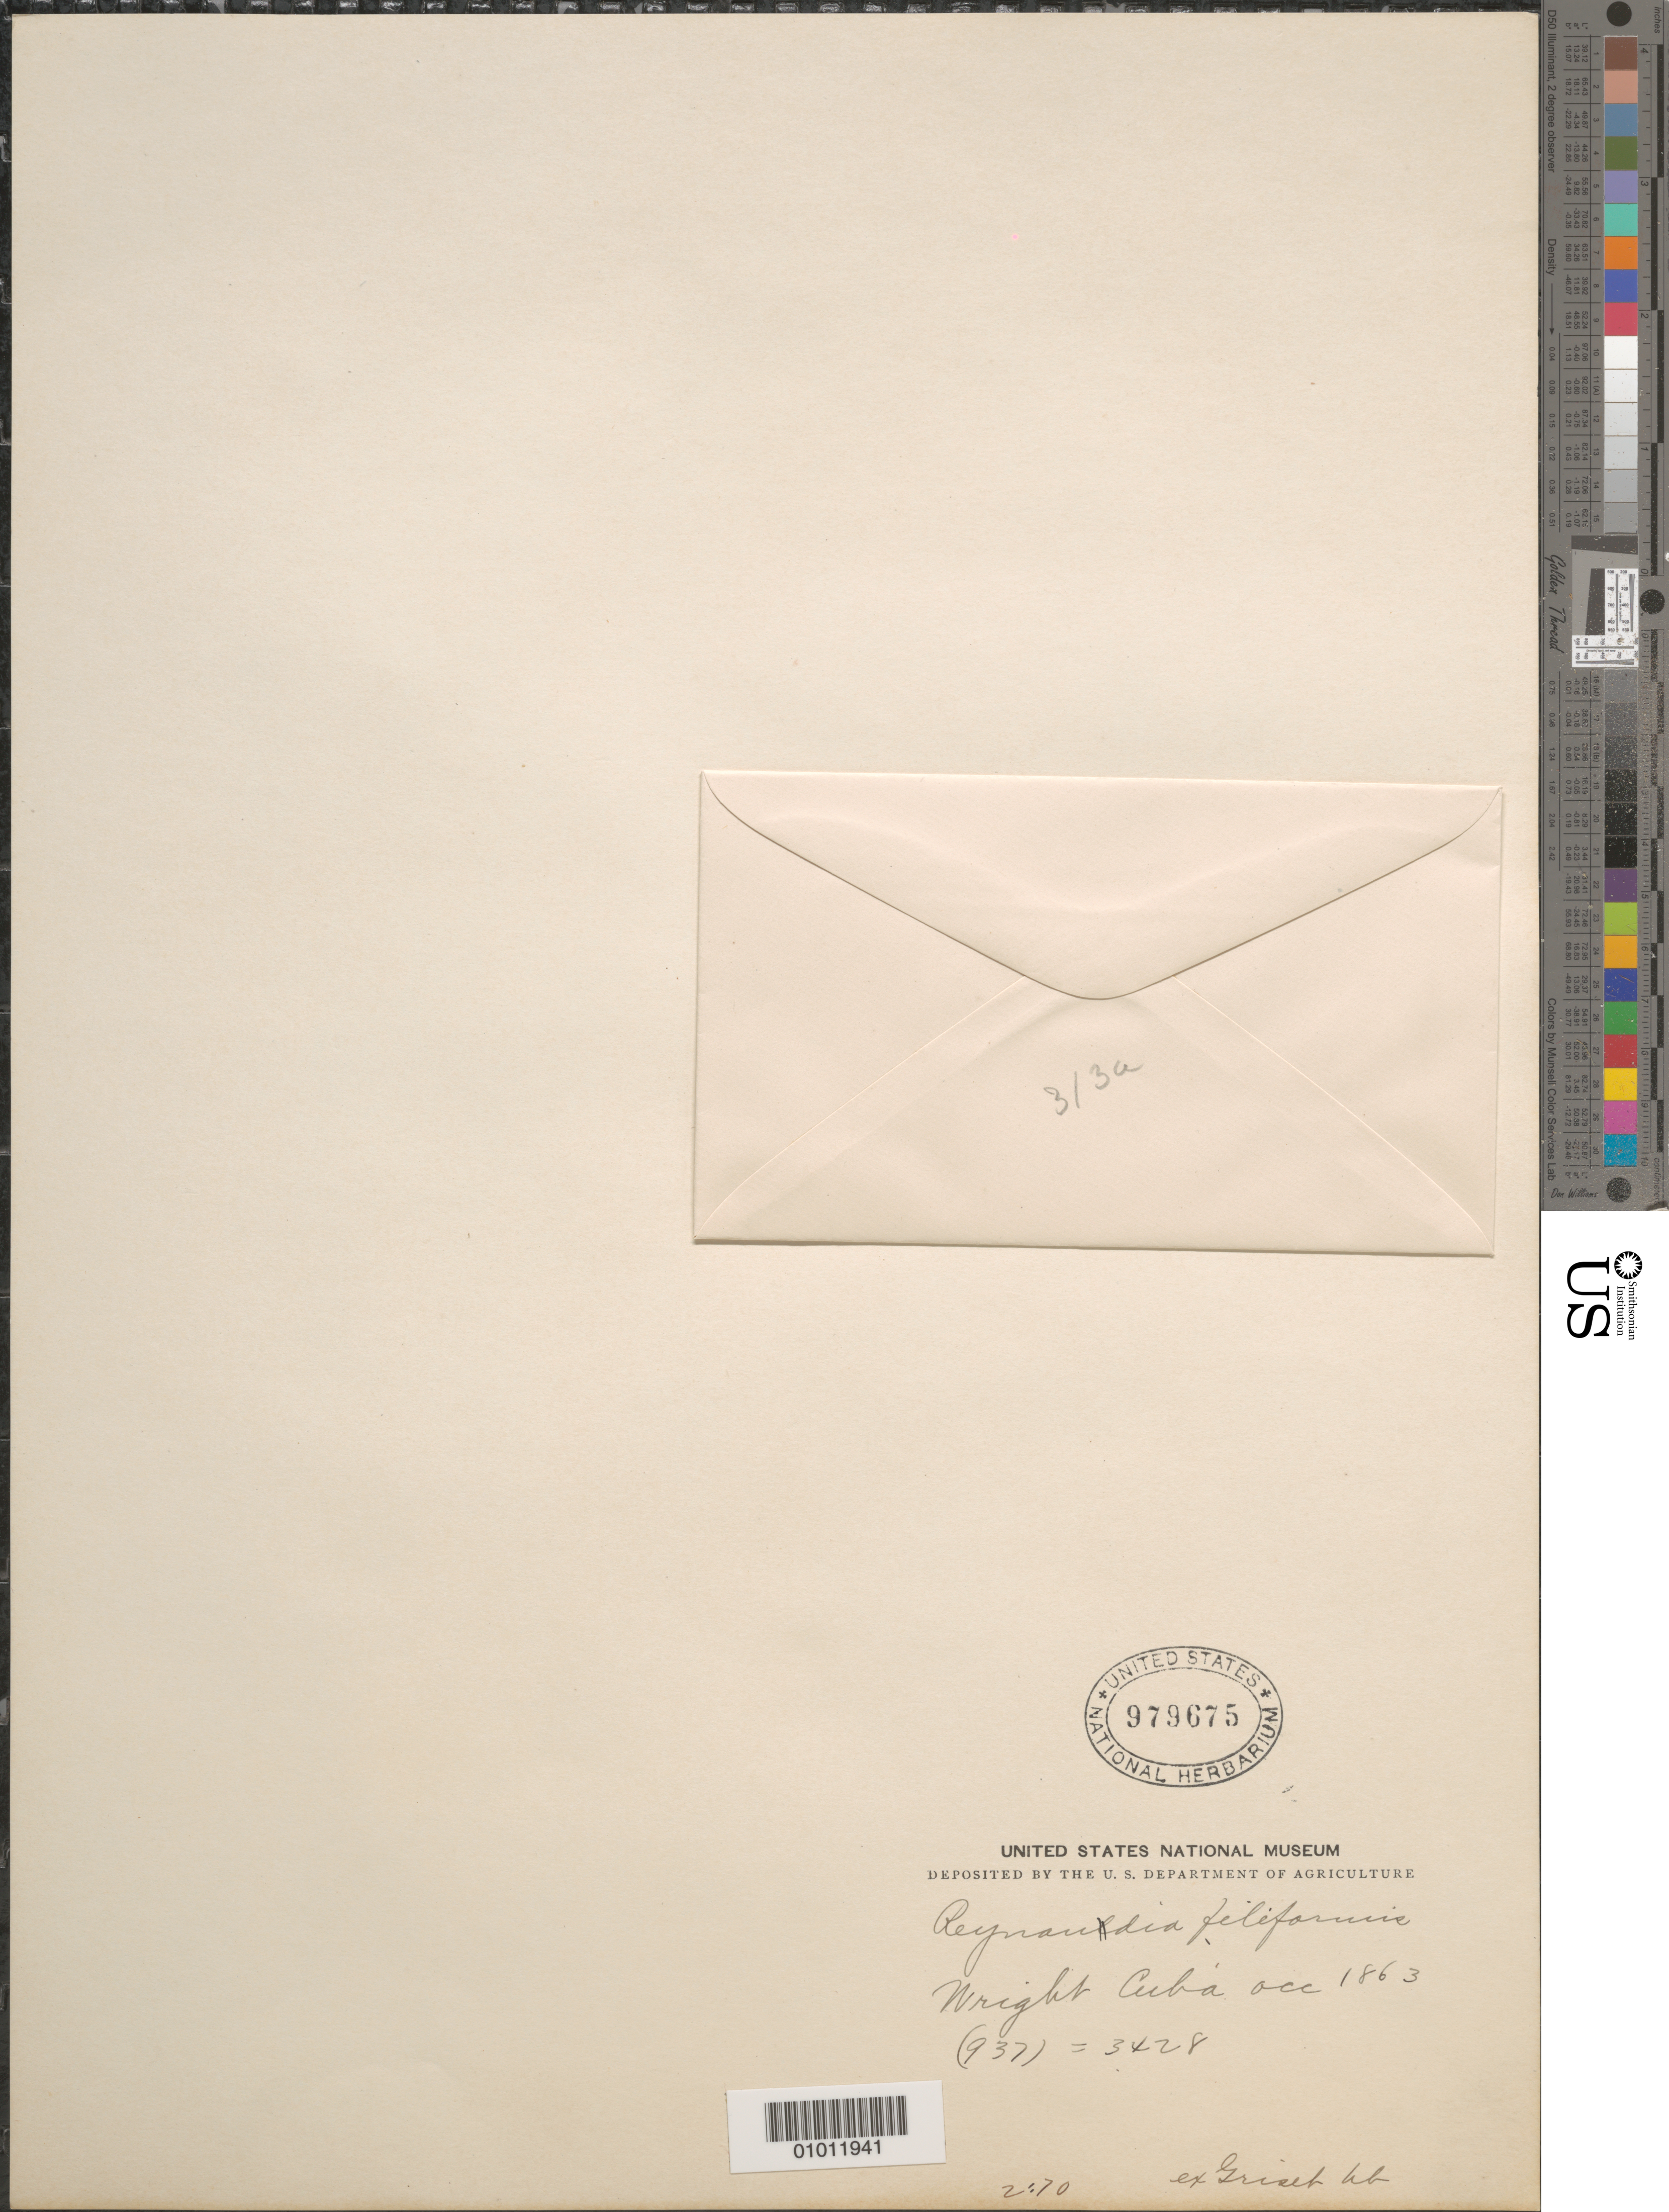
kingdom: Plantae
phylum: Tracheophyta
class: Liliopsida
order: Poales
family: Poaceae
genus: Reynaudia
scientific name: Reynaudia filiformis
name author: (Spreng. ex Schult.) Kunth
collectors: C. Wright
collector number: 3428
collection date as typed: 1863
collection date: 1863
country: Cuba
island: Cuba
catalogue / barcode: US 979675